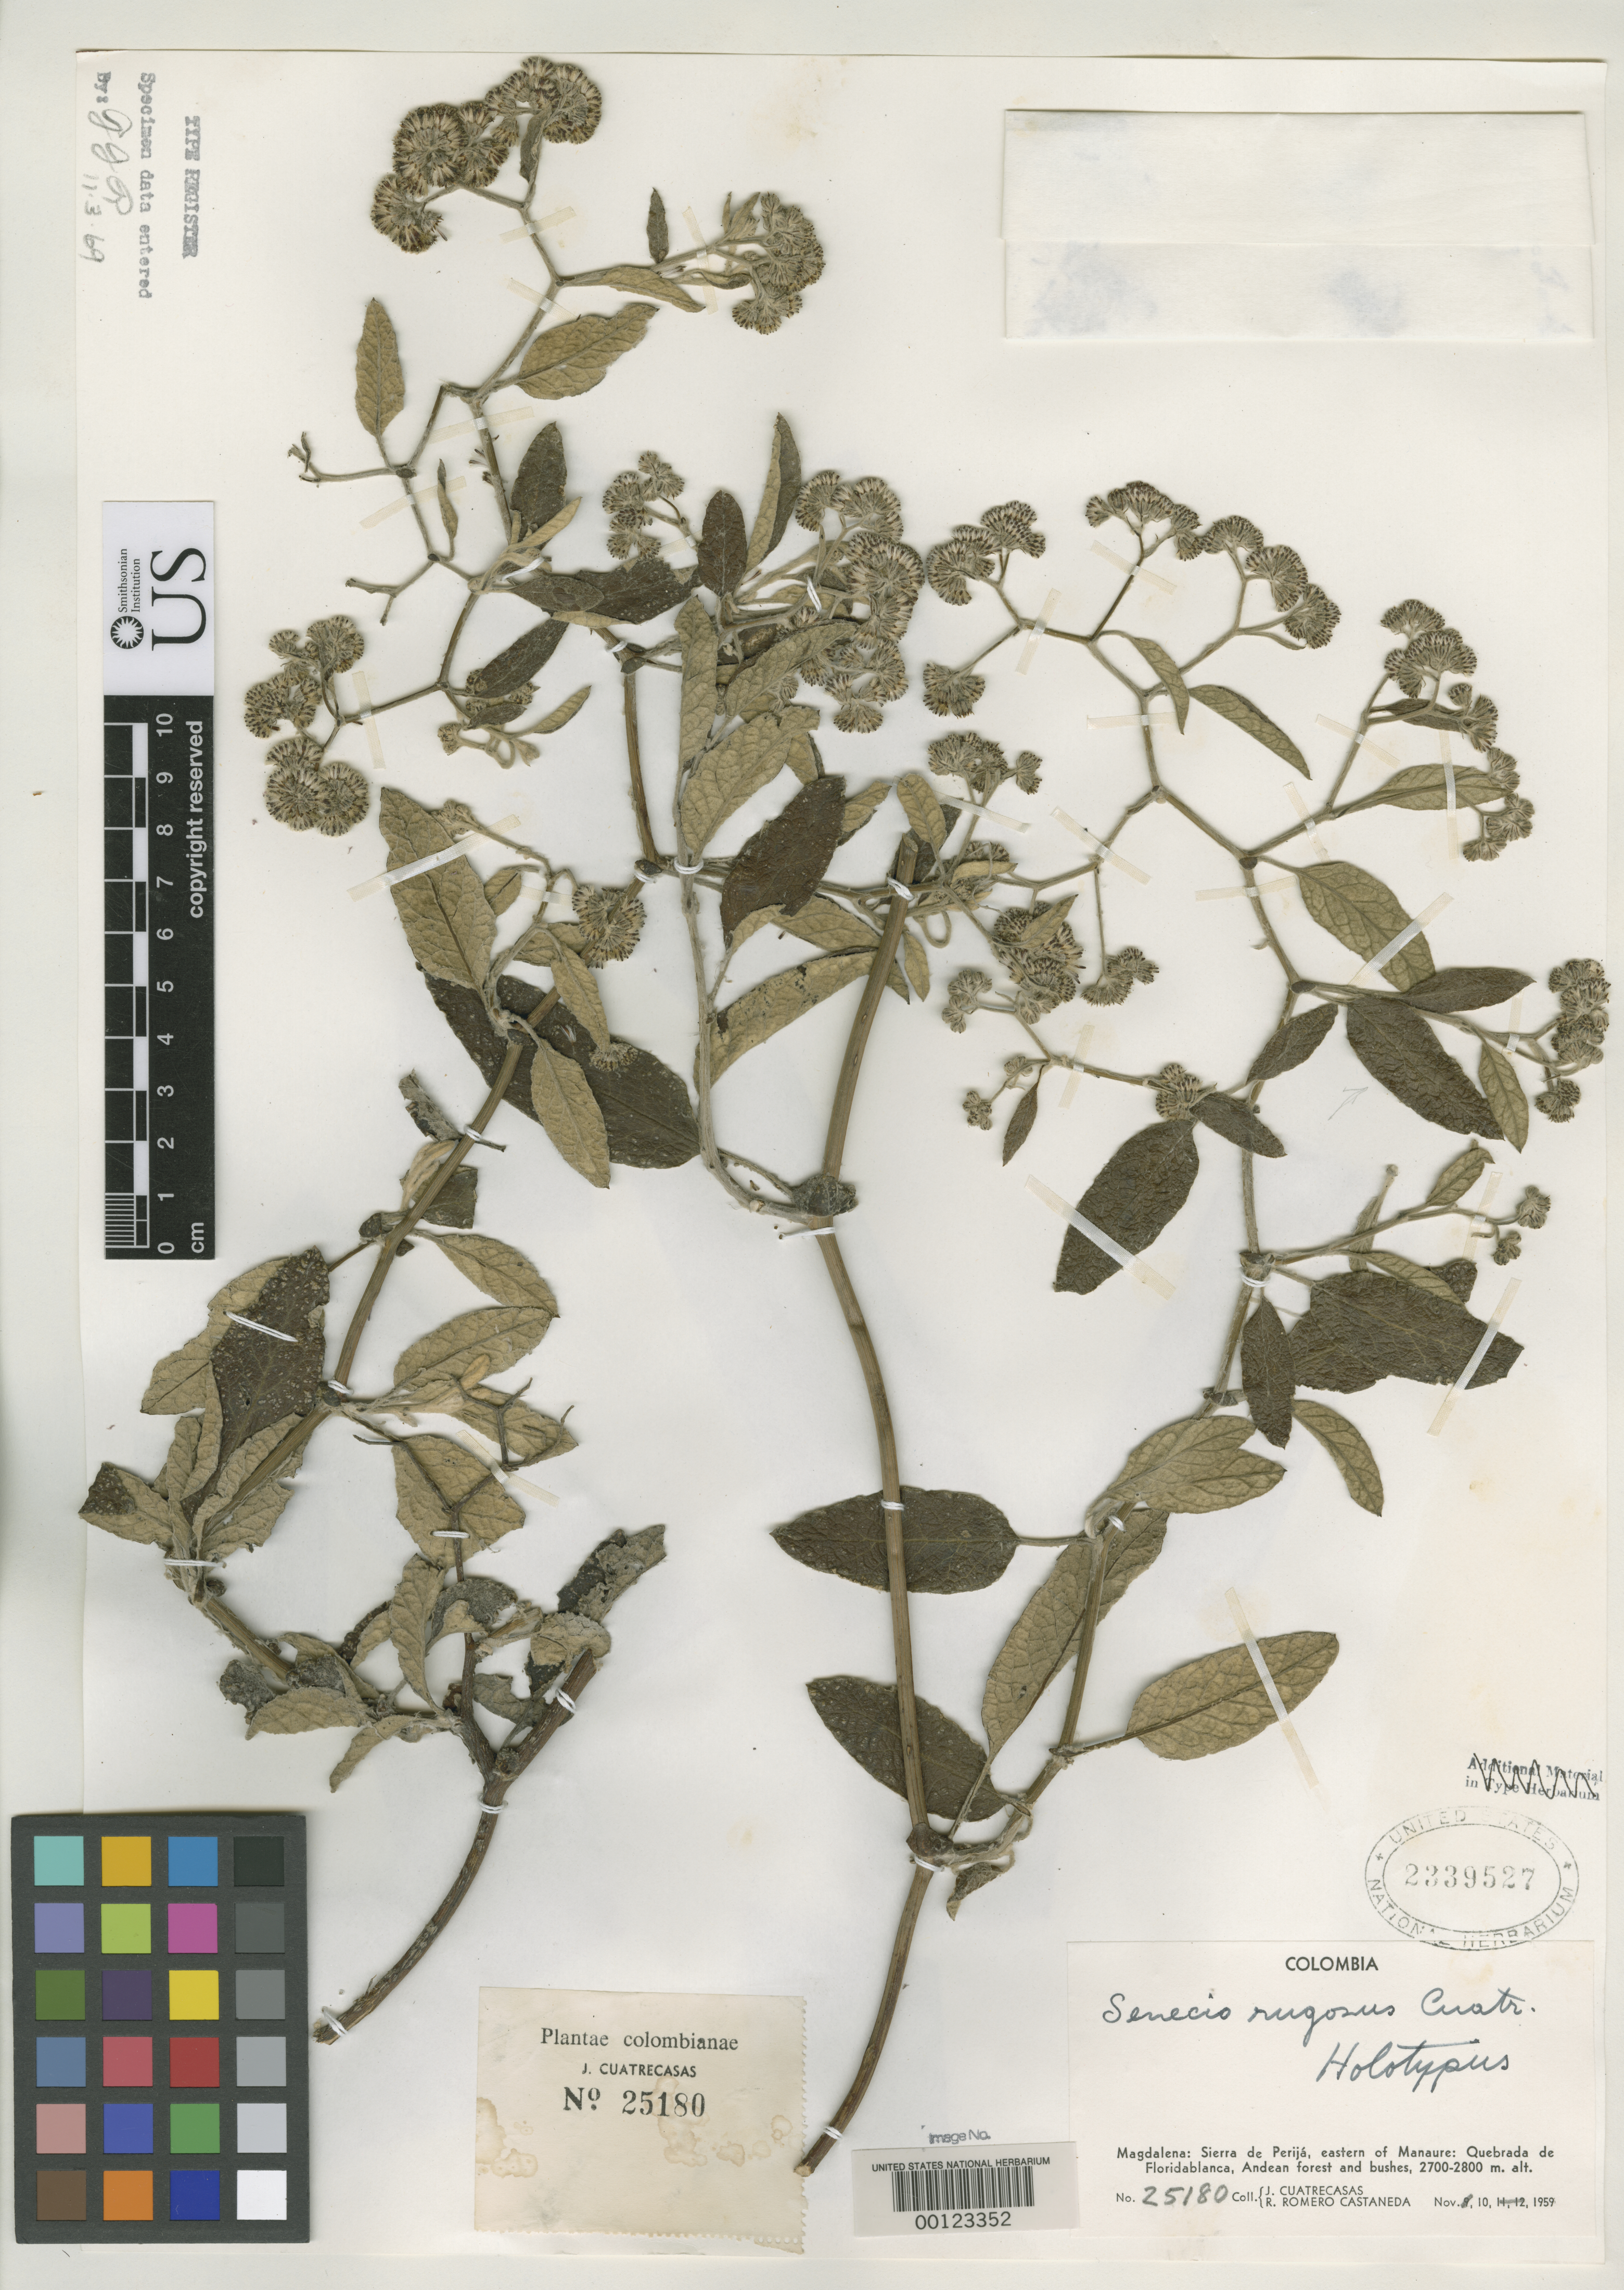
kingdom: Plantae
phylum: Tracheophyta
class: Magnoliopsida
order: Asterales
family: Asteraceae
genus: Senecio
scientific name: Senecio rugosus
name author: Cuatrec.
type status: Holotype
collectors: J. Cuatrecasas & R. Romero Castañeda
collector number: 25180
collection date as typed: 10 Nov 1959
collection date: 1959-11-10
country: Colombia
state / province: Magdalena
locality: Sierra de Perija E of Manaure.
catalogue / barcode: US 2339527